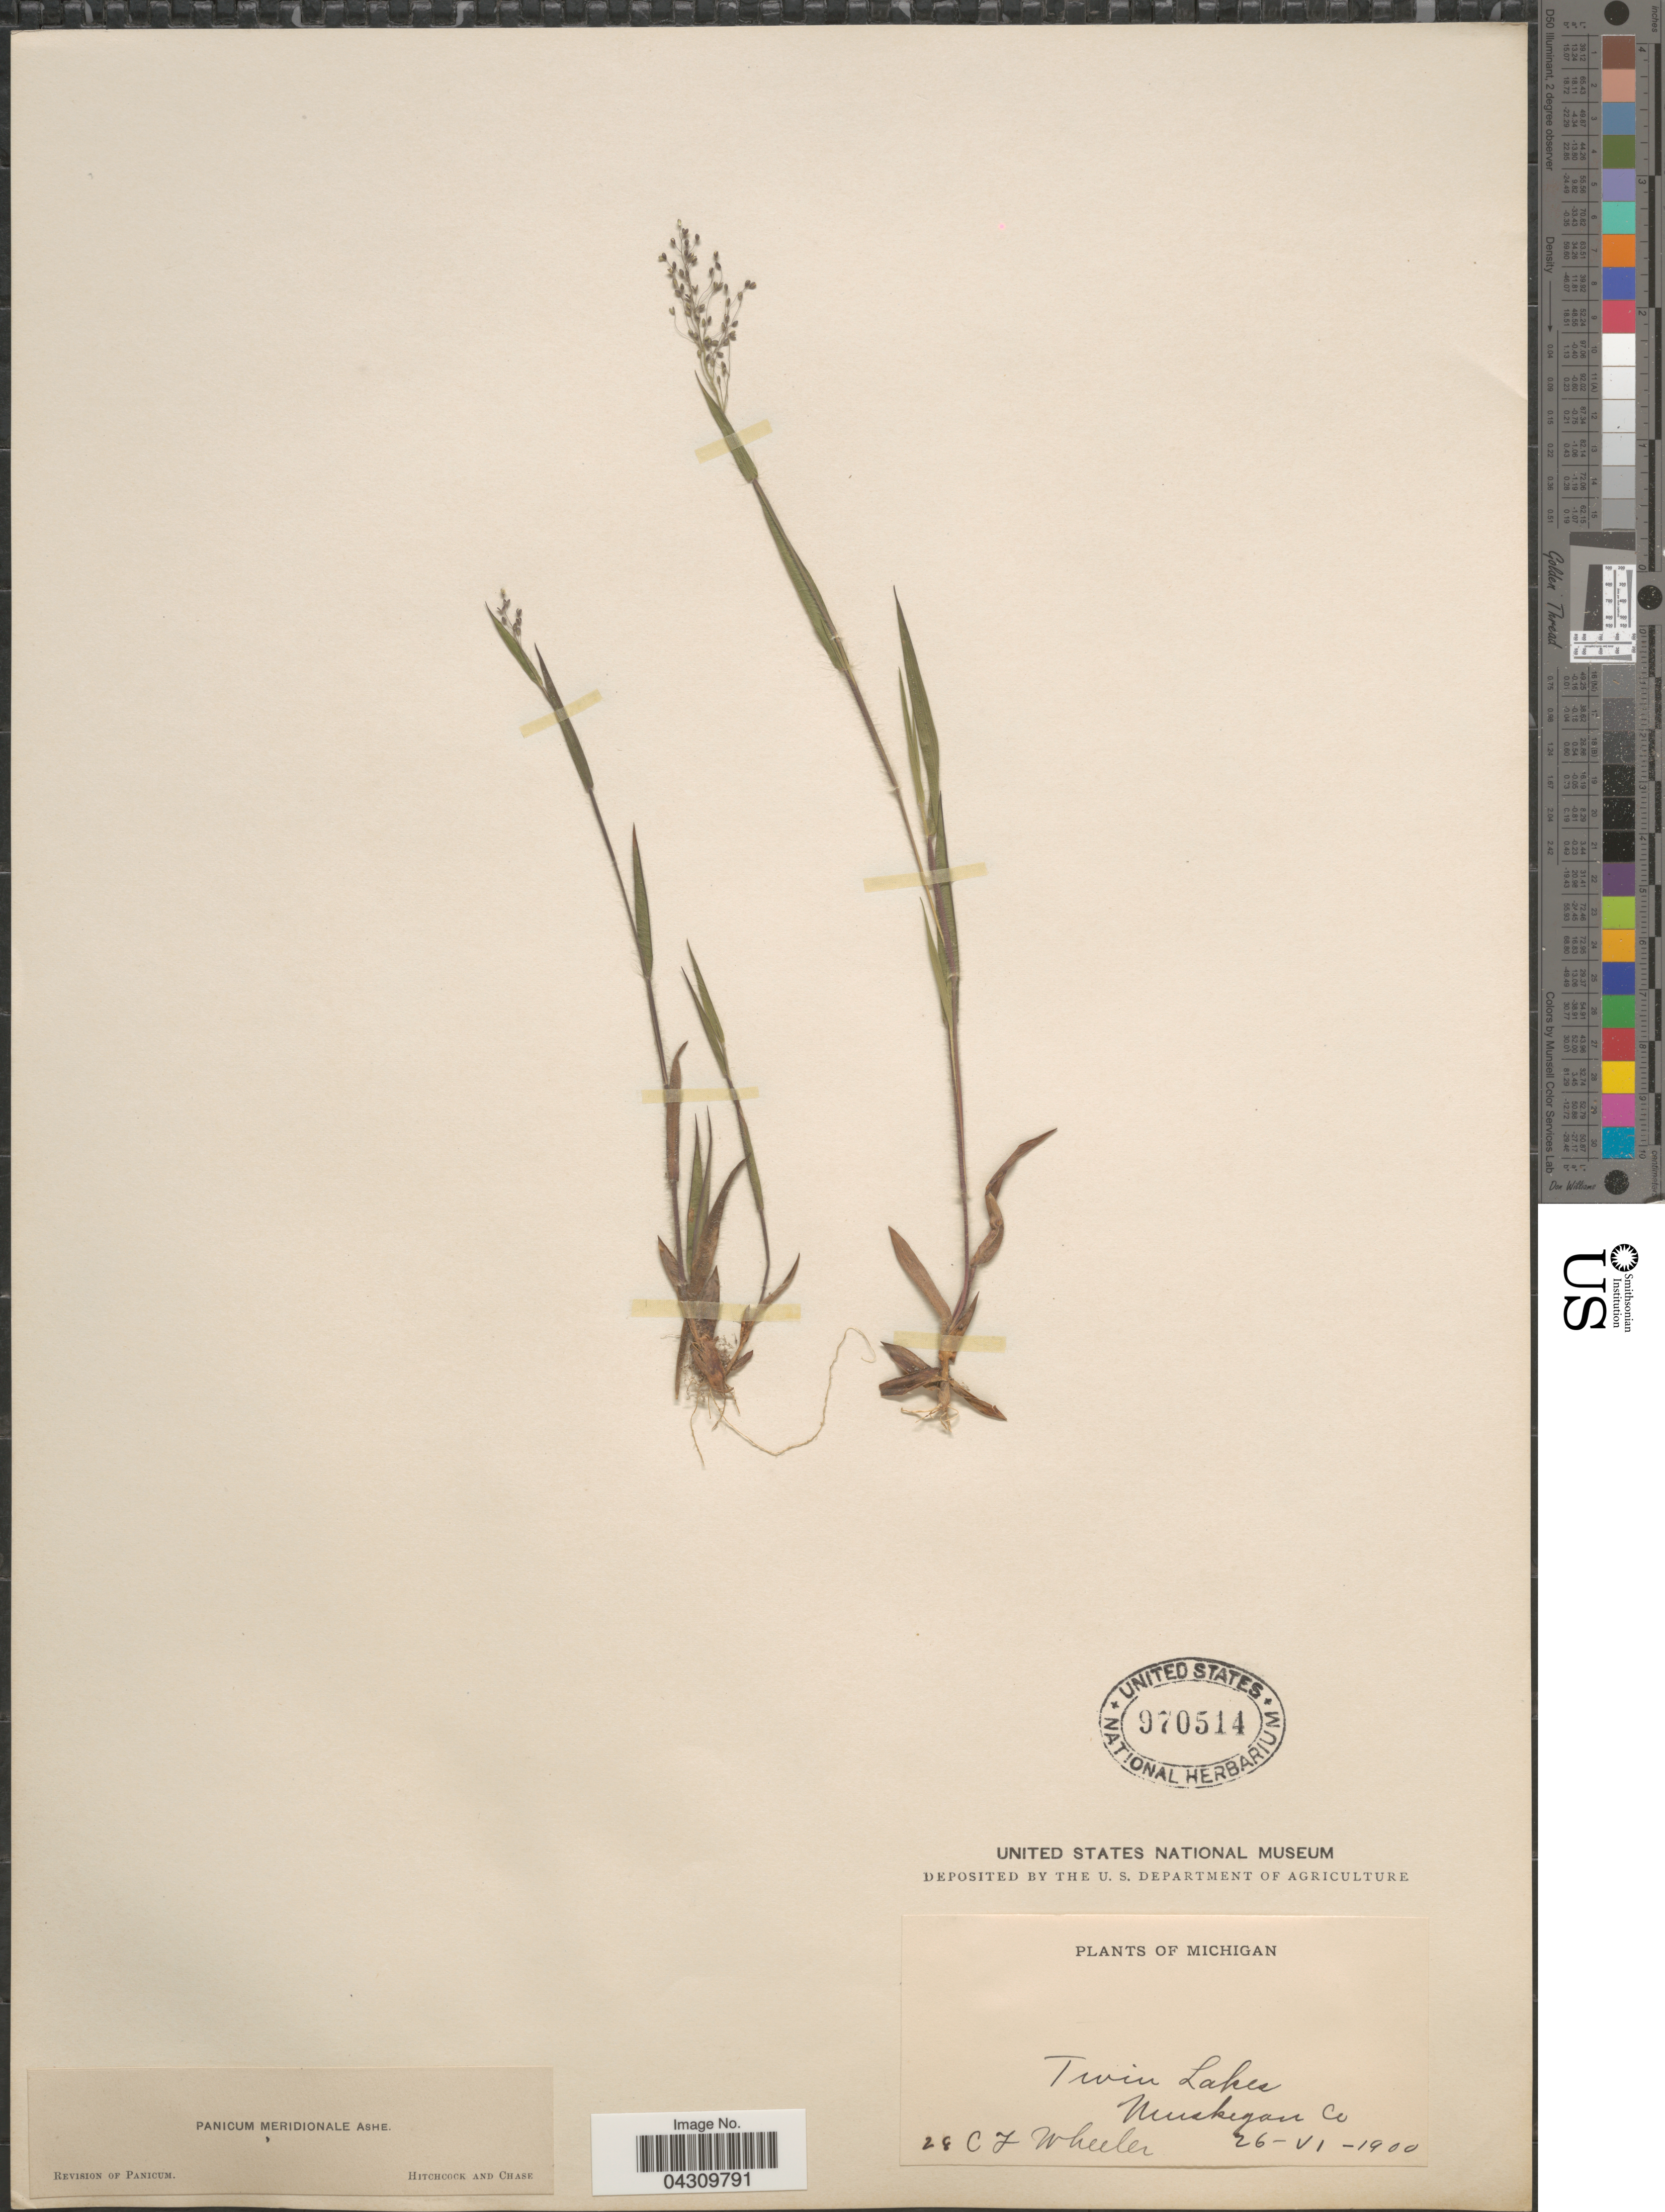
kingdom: Plantae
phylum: Tracheophyta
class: Liliopsida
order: Poales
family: Poaceae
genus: Dichanthelium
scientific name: Dichanthelium acuminatum var. acuminatum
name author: (Sw.) Gould & C.A. Clark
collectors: C. Wheeler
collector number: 24*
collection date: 1900-06-26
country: United States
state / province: Michigan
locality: Twin Lakes. Muskegon Co.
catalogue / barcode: US 970514